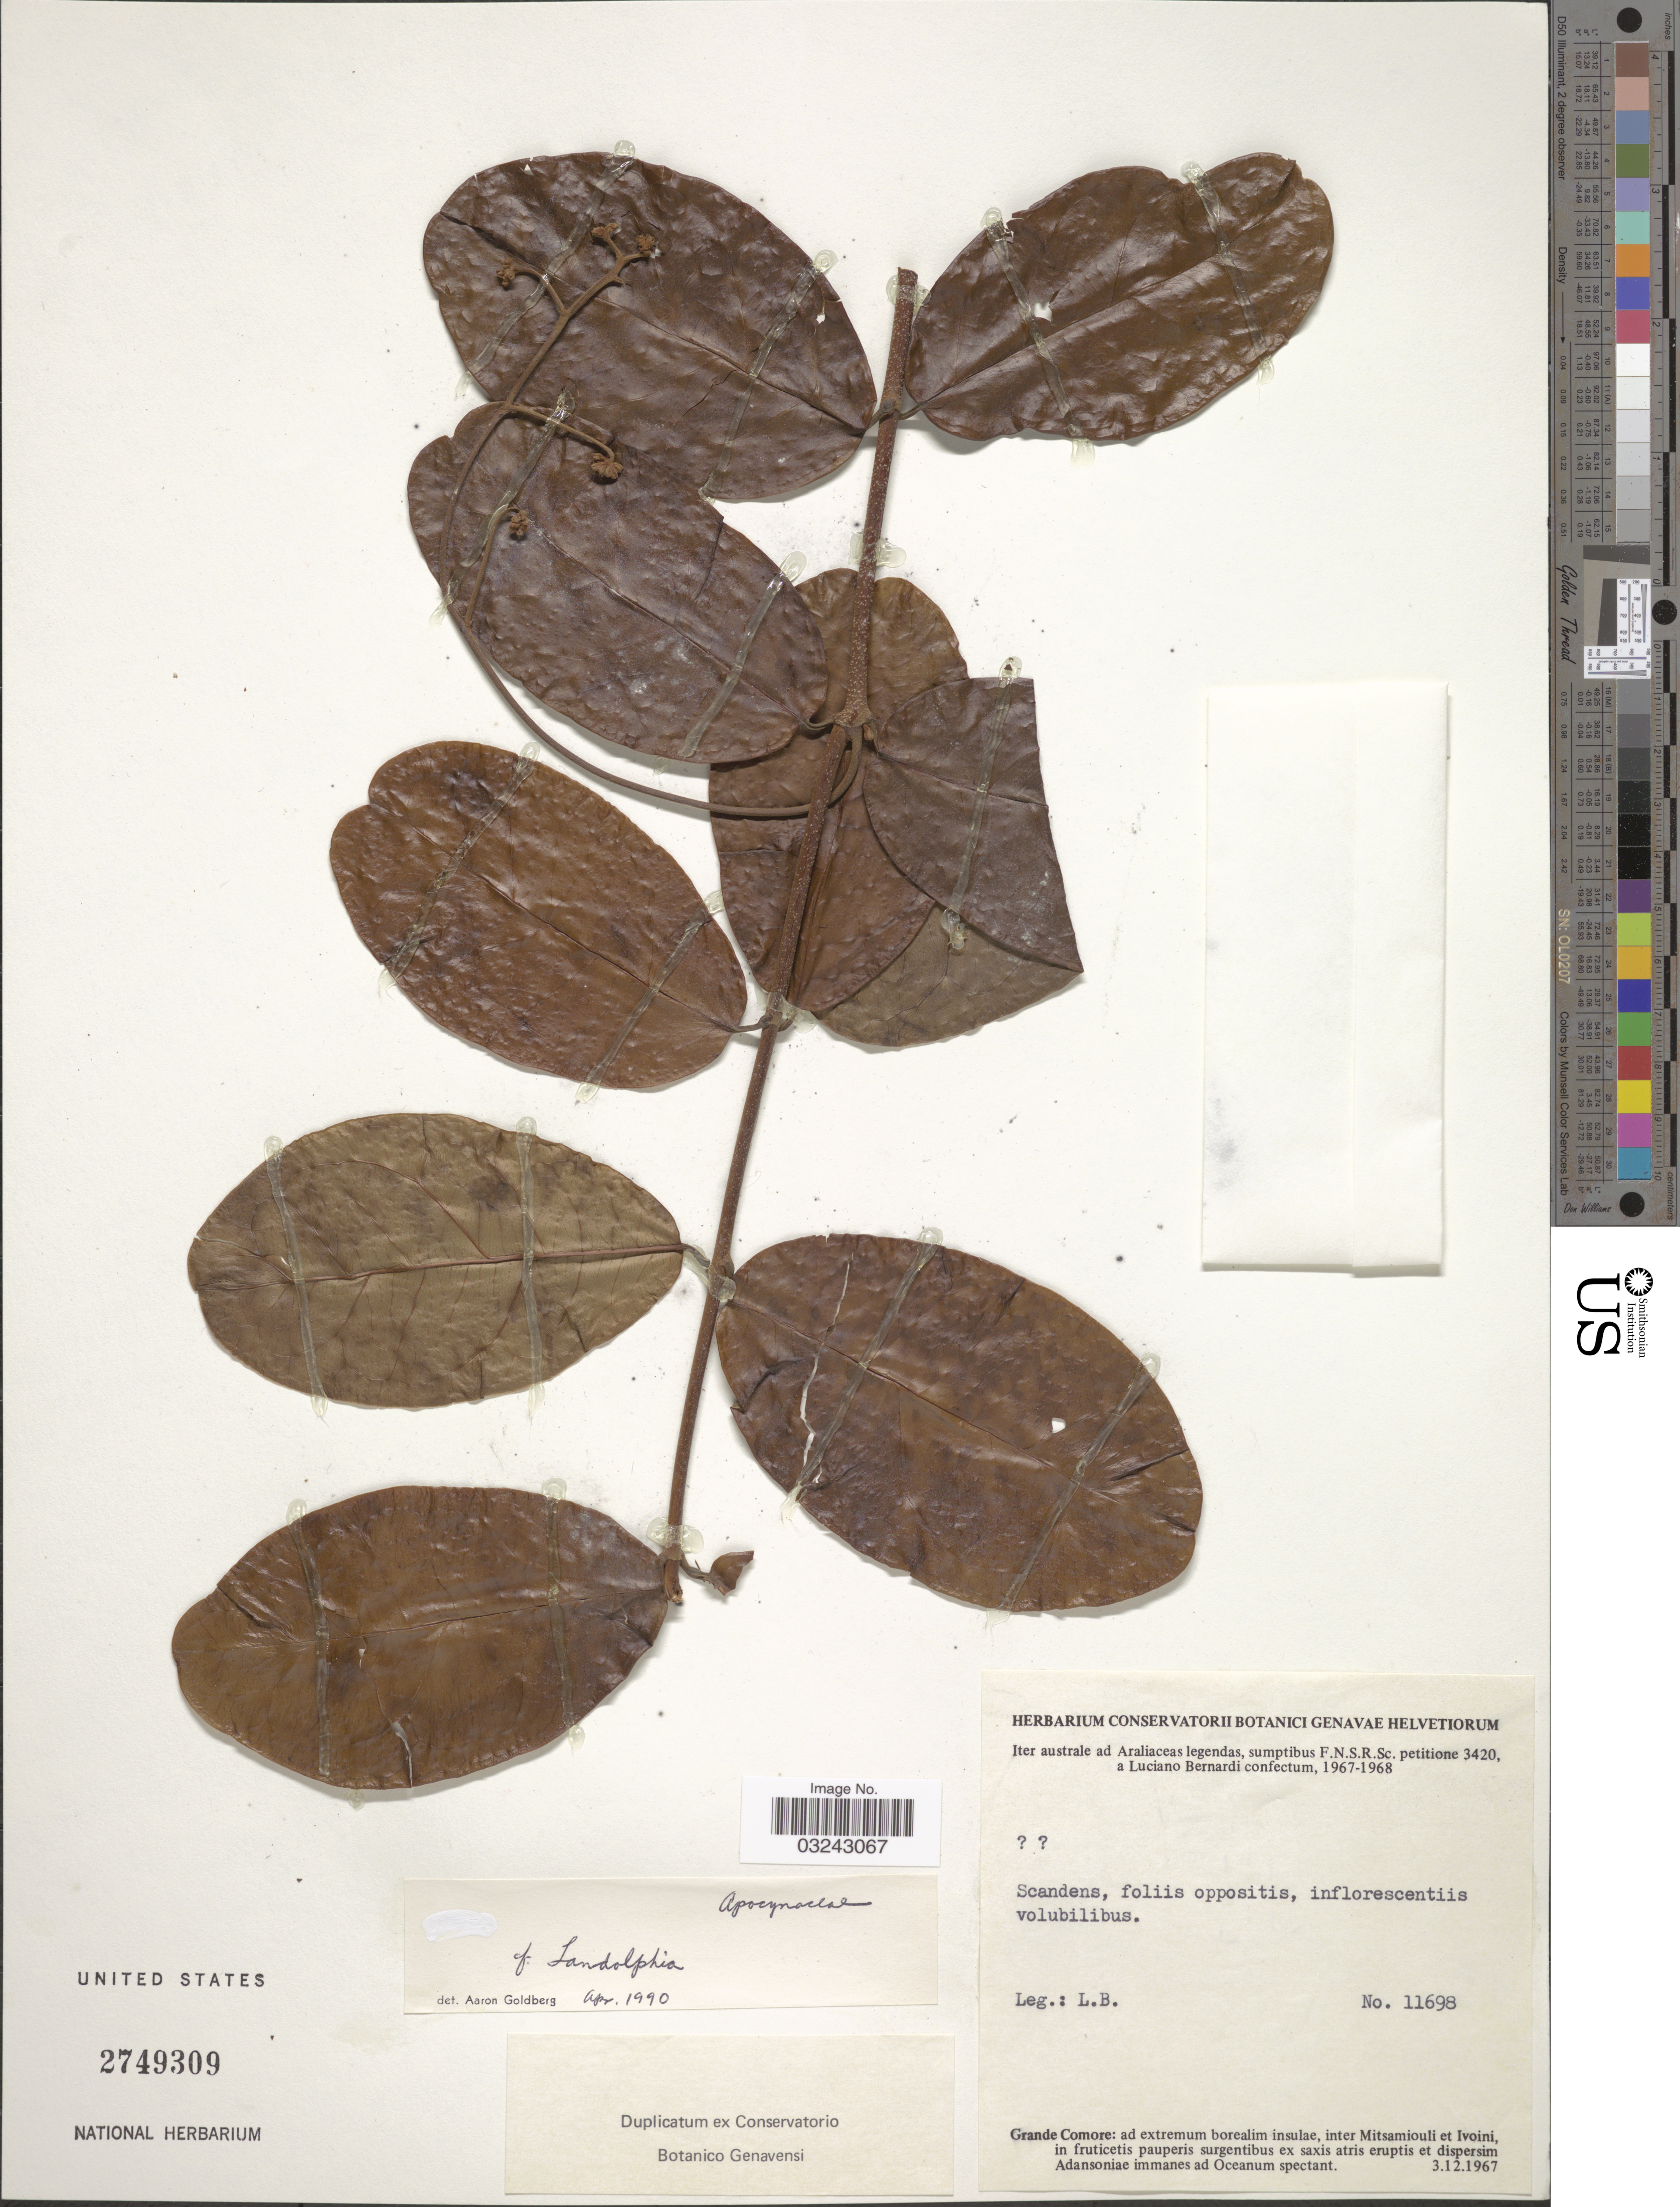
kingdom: Plantae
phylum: Tracheophyta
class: Magnoliopsida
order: Gentianales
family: Apocynaceae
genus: Landolphia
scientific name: Landolphia sp.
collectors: L. Bernardi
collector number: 11698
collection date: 1967-12-03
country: Comoros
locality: Grande Comore: ad extremum borealim insulae, inter Mitsamiouli et Ivoini.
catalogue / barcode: US 2749309